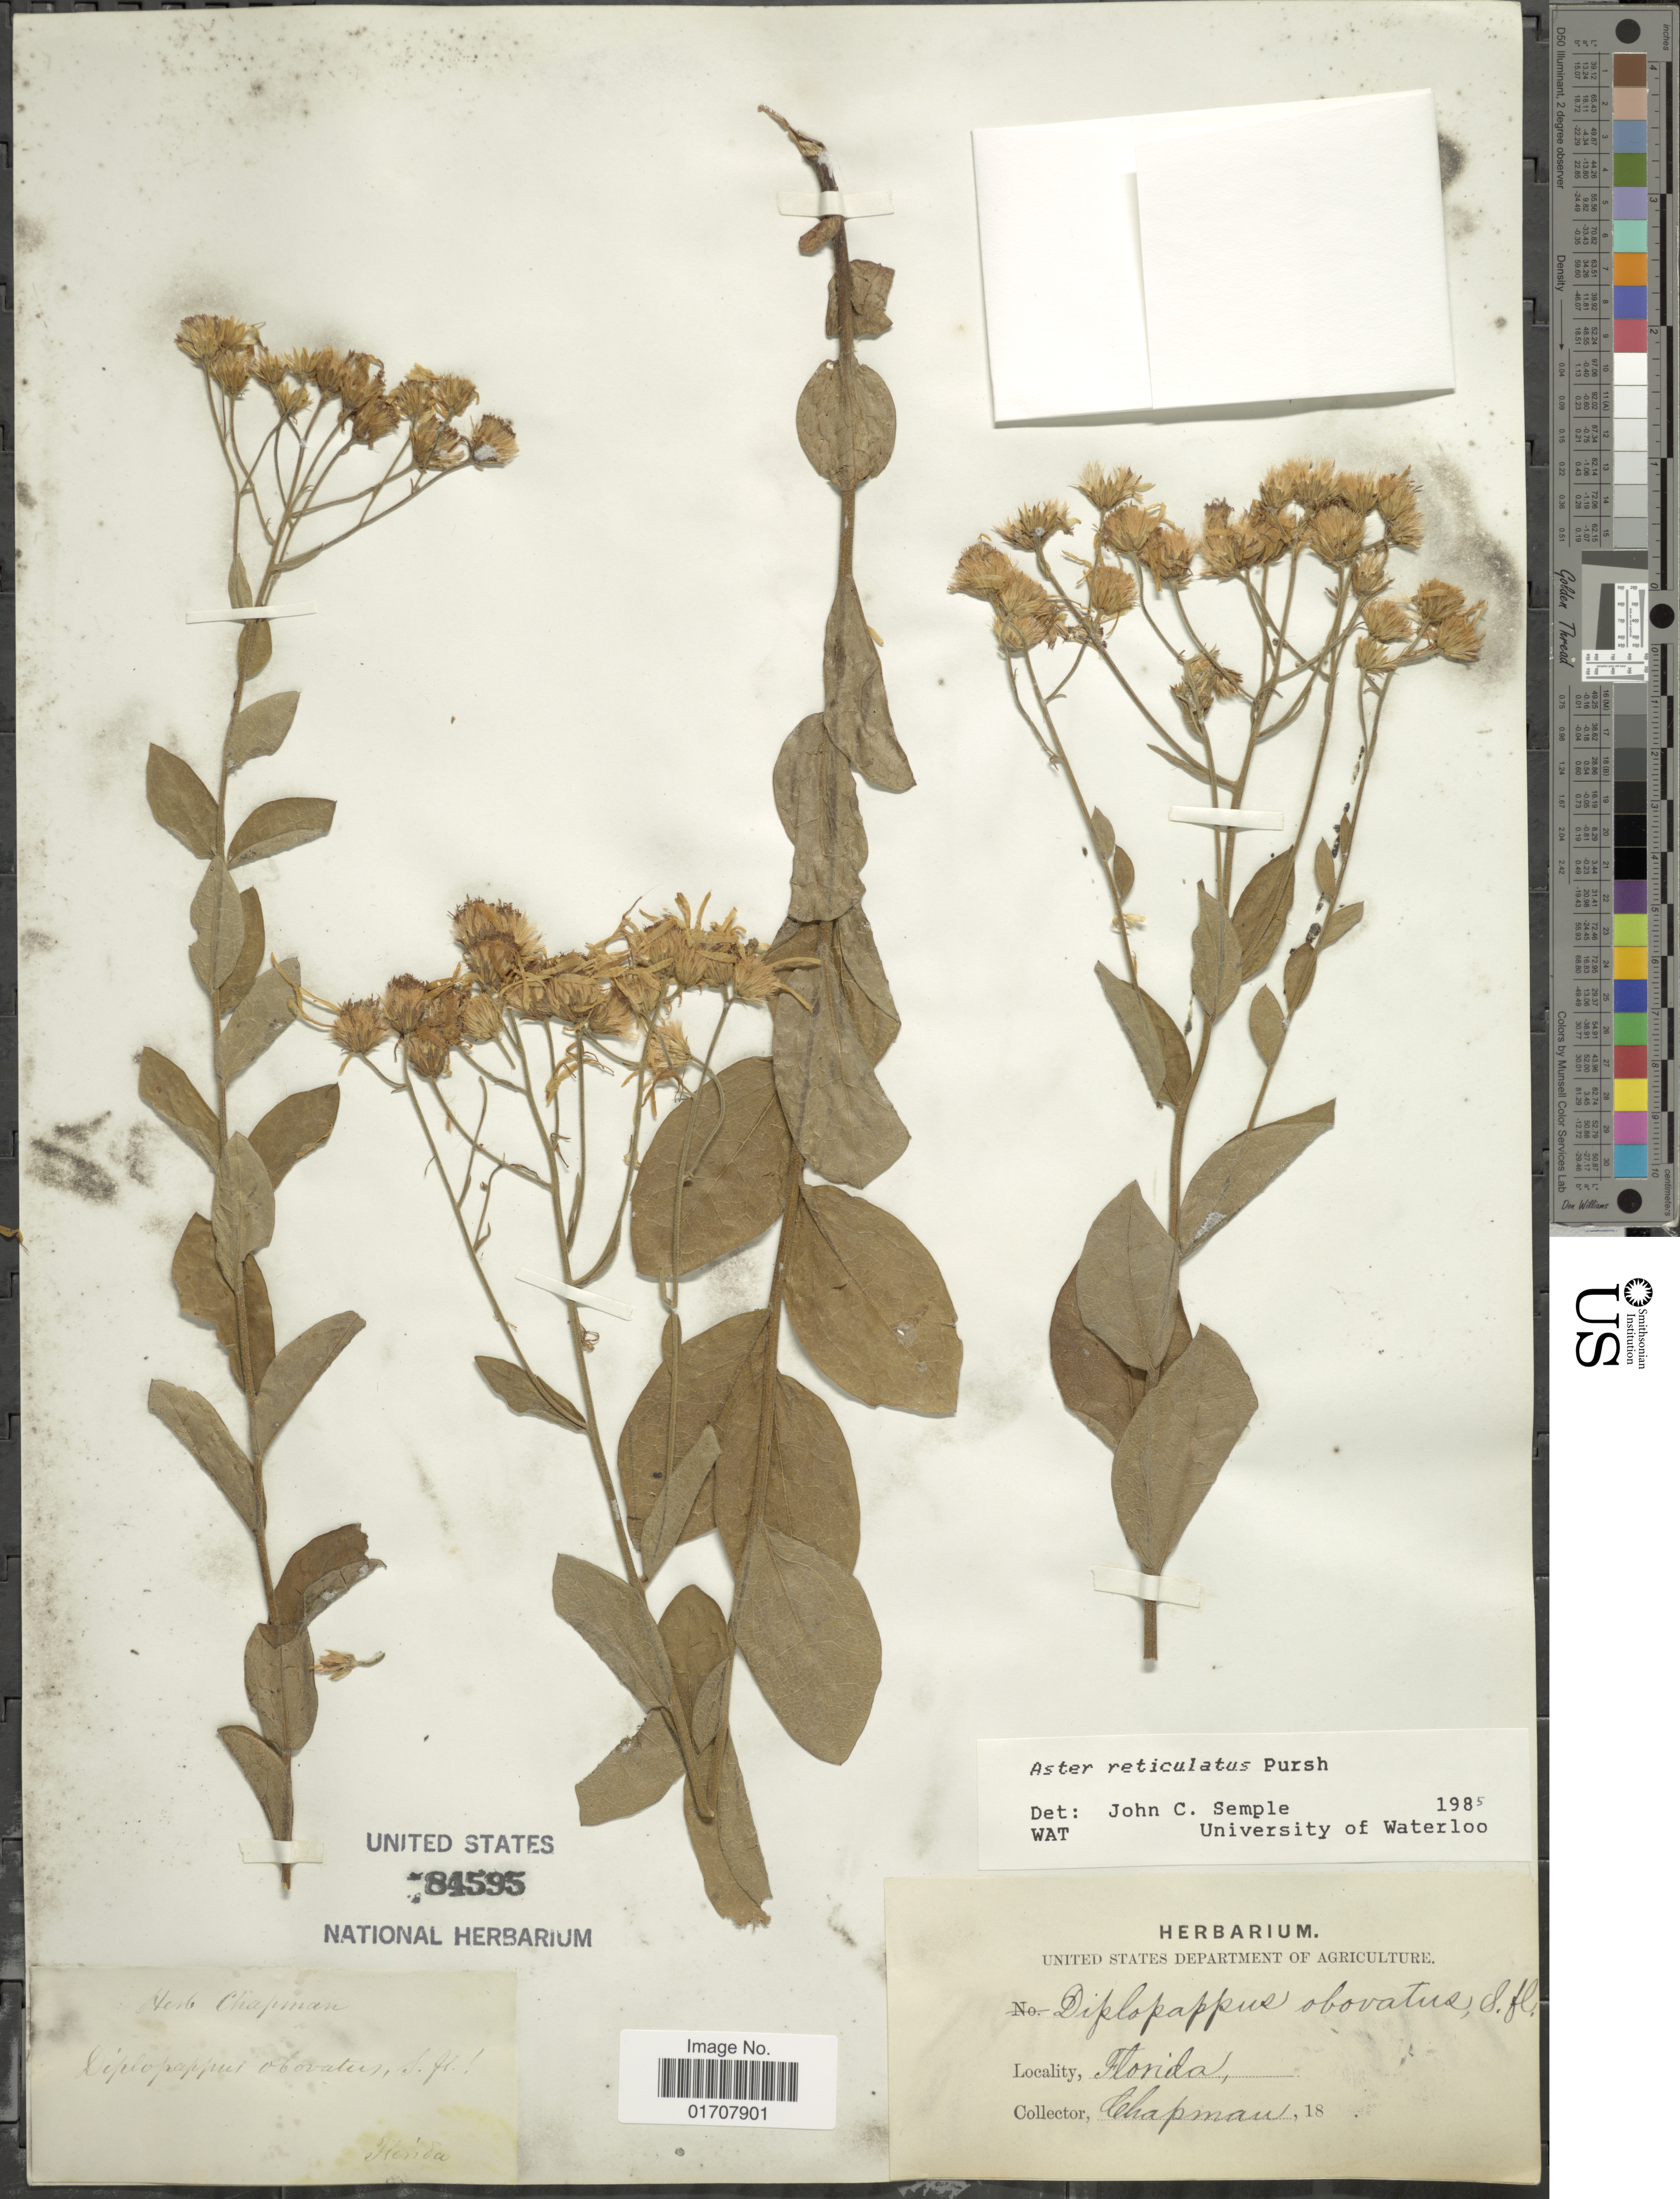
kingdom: Plantae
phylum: Tracheophyta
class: Magnoliopsida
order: Asterales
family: Asteraceae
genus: Oclemena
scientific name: Oclemena reticulata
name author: (Pursh) G.L. Nesom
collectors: A. Chapman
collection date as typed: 18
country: United States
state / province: Florida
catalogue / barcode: US 84595